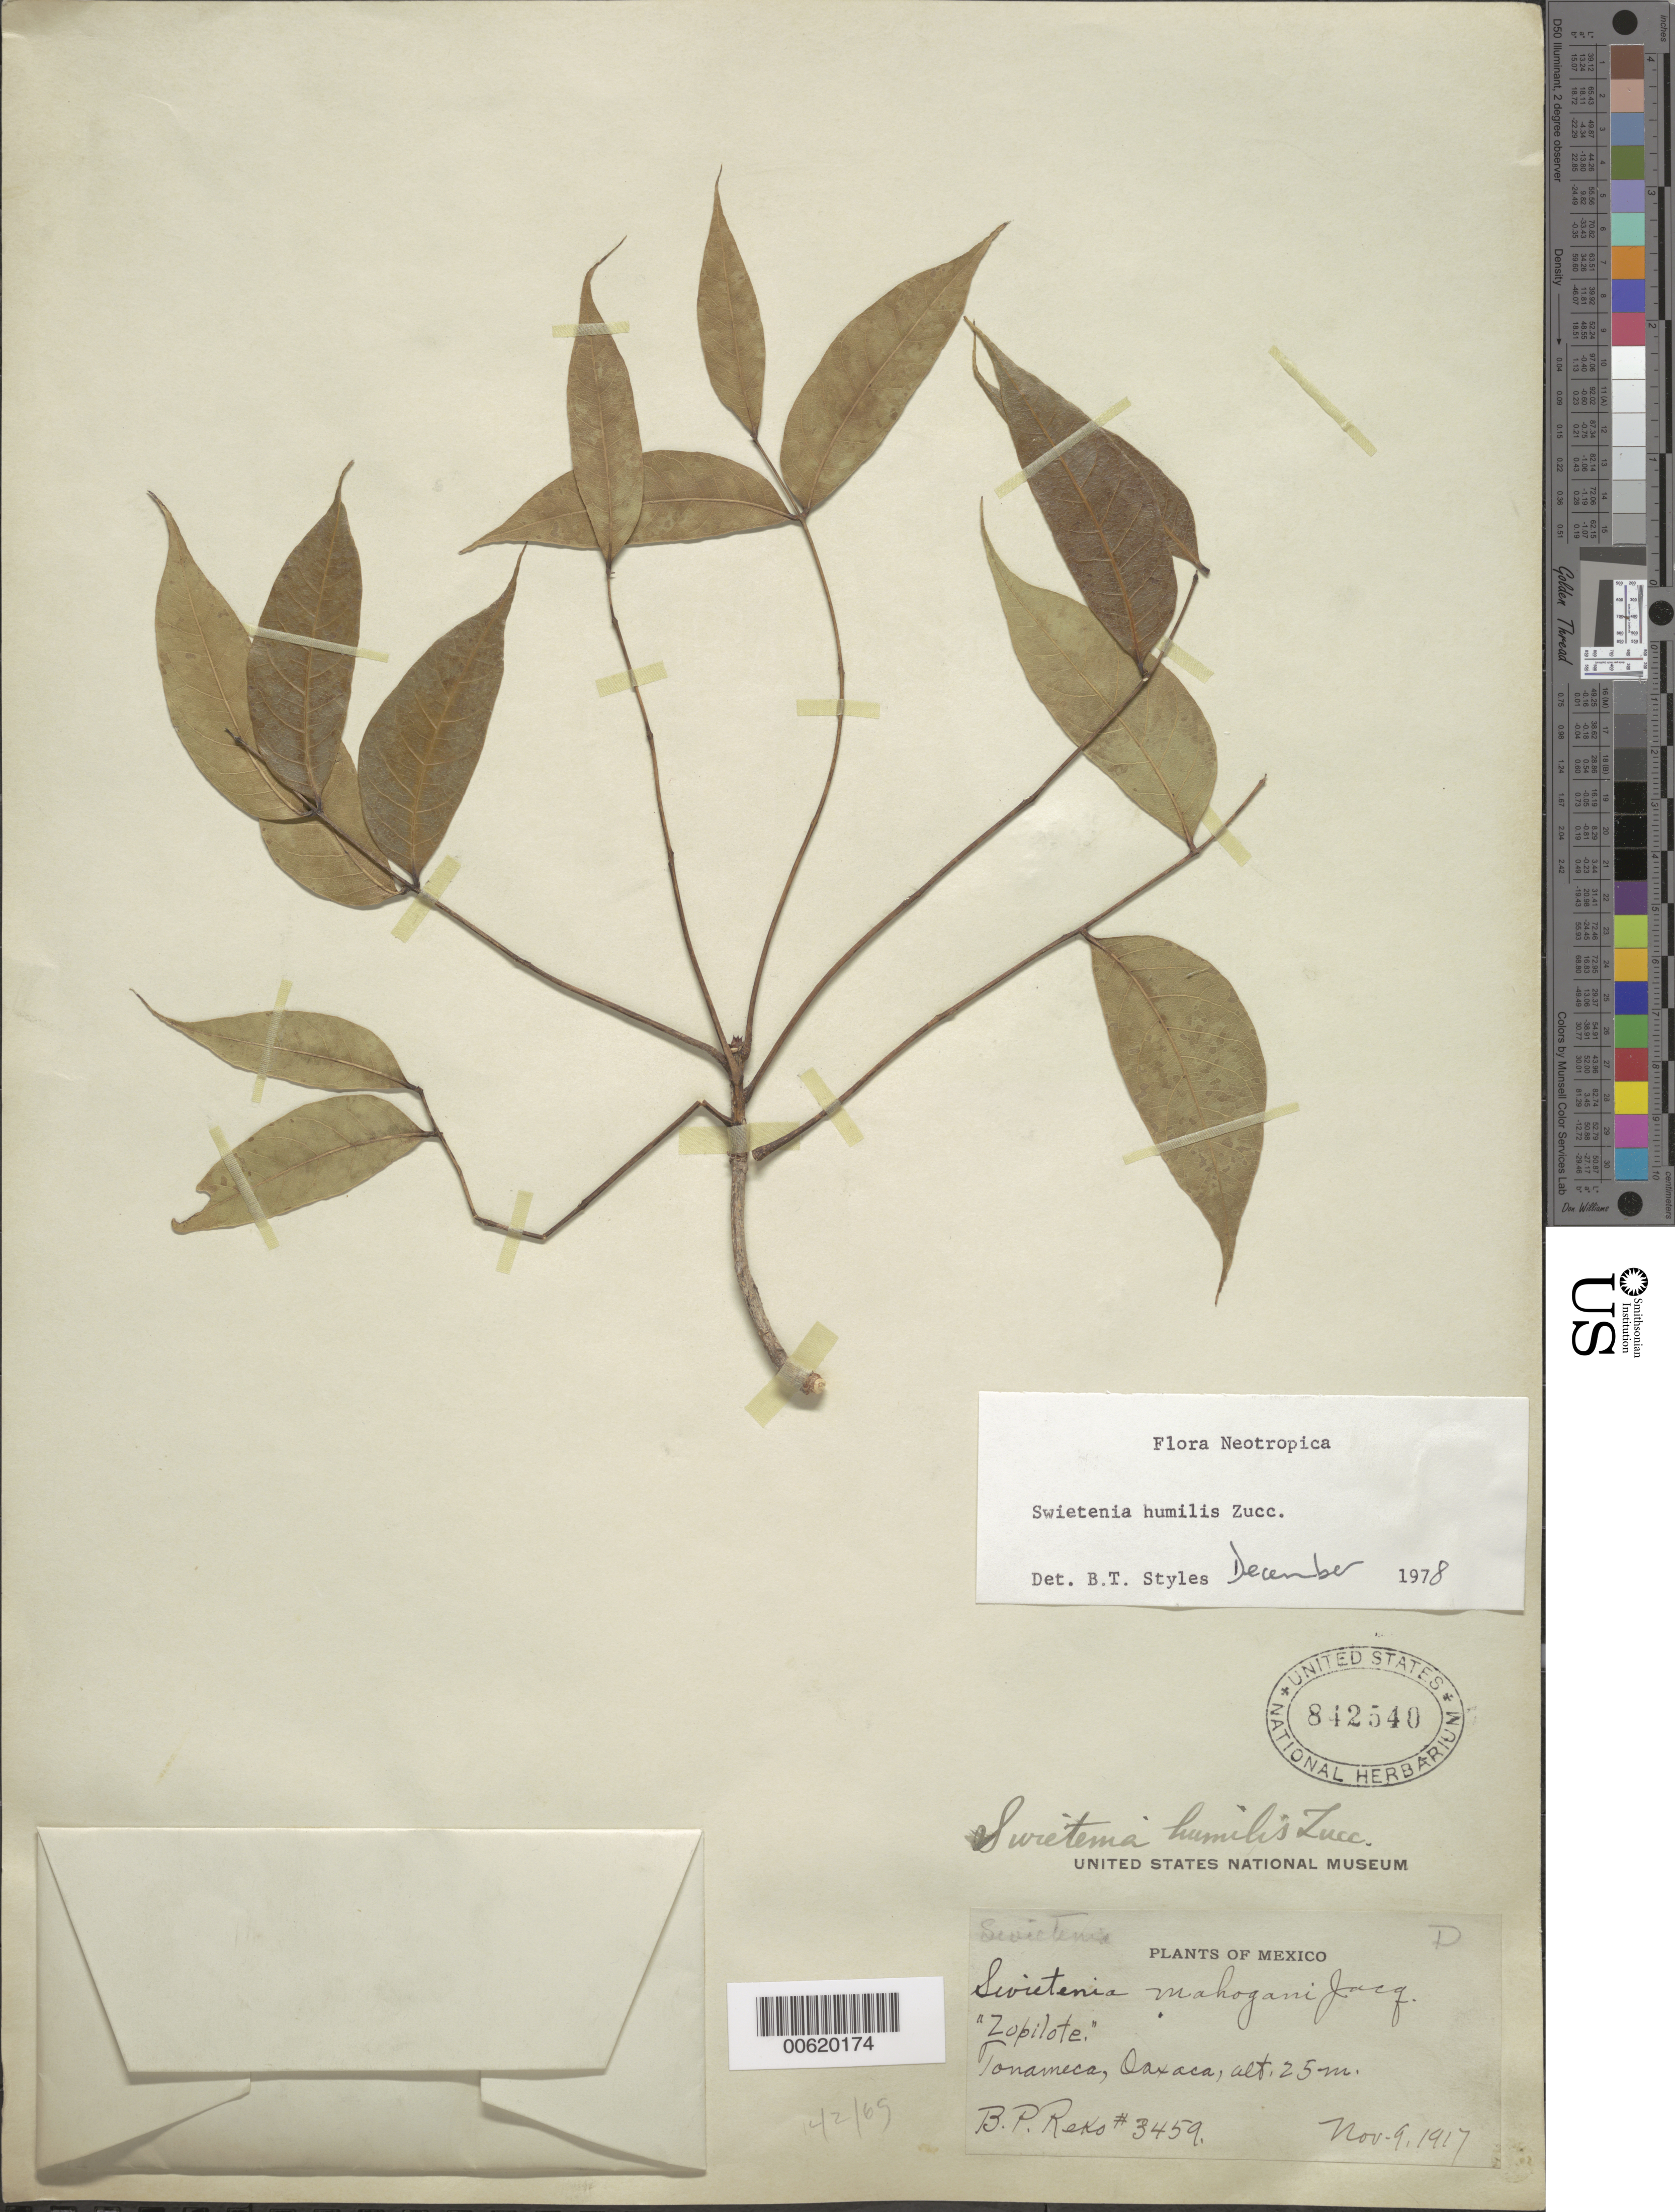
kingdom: Plantae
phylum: Tracheophyta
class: Magnoliopsida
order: Sapindales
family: Meliaceae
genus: Swietenia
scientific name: Swietenia humilis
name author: Zucc.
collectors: B. P. Reko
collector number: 3459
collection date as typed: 09 Nov 1917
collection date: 1917-11-09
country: Mexico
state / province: Oaxaca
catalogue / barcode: US 842540